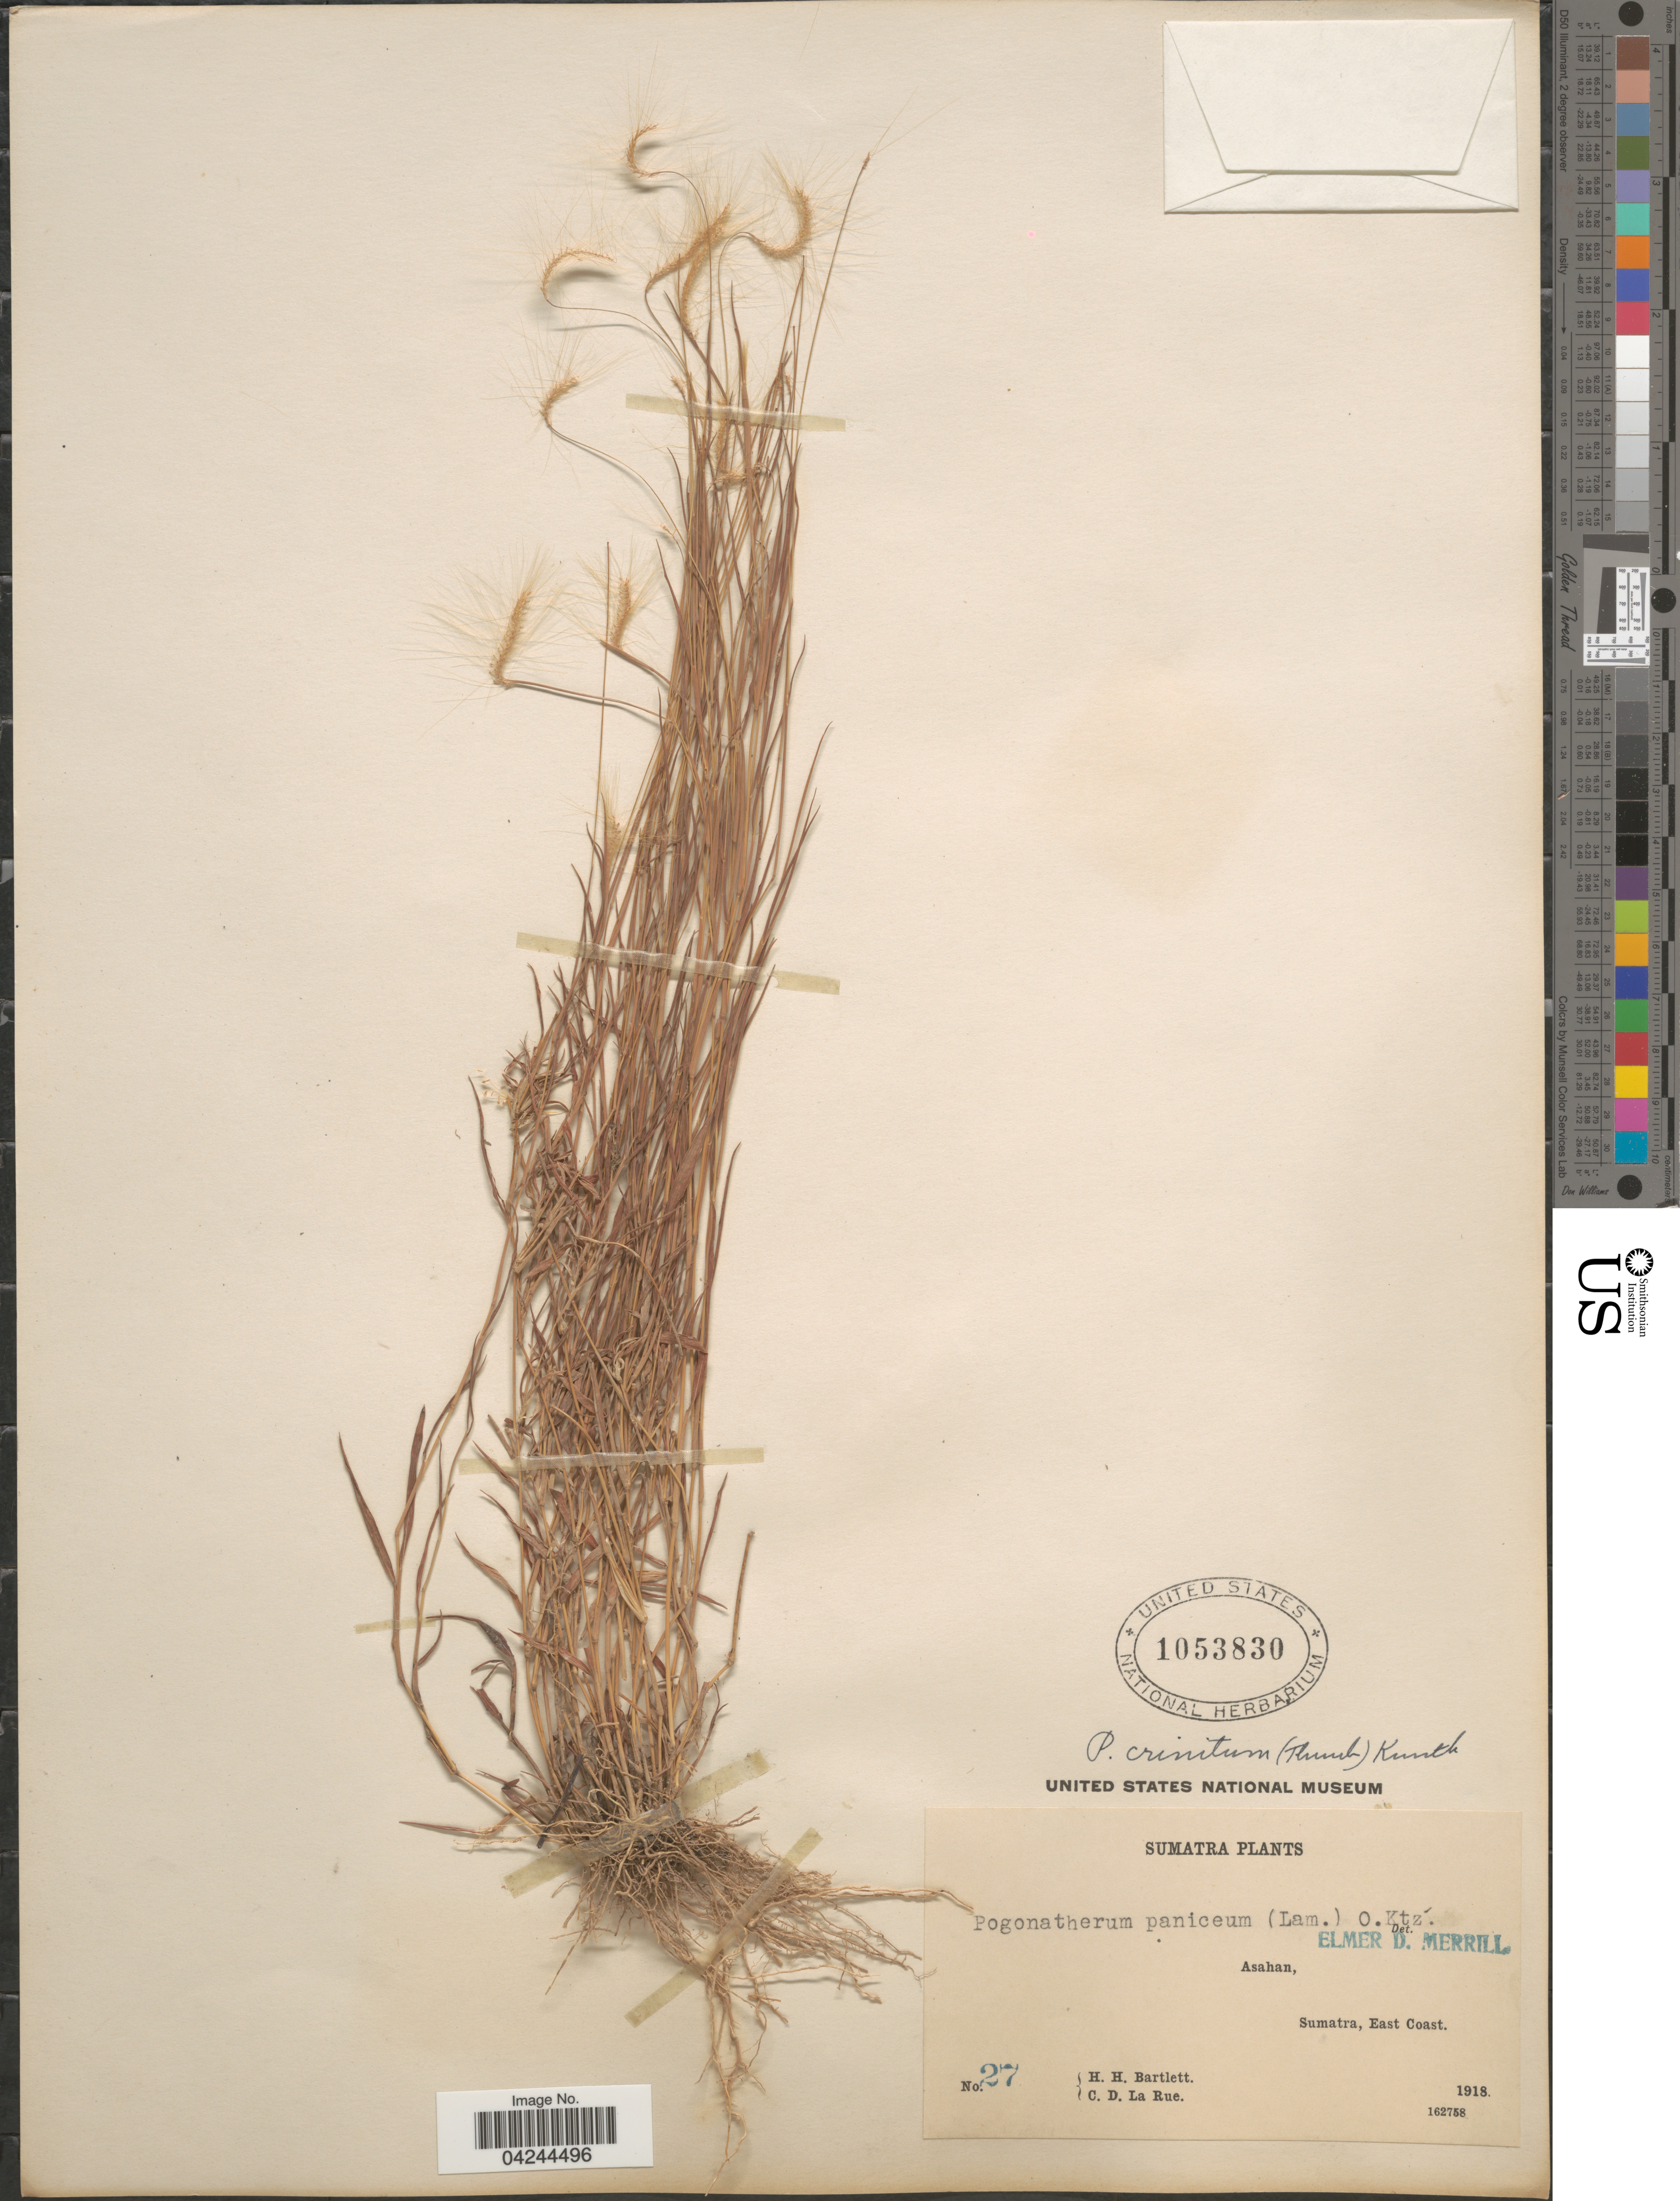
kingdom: Plantae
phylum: Tracheophyta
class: Liliopsida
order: Poales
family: Poaceae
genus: Pogonatherum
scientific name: Pogonatherum crinitum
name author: (Thunb.) Kunth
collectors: H. H. Bartlett & C. La Rue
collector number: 27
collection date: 1918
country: Indonesia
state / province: Sumatra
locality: Asahan, Sumatra, East Coast.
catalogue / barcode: US 1053830